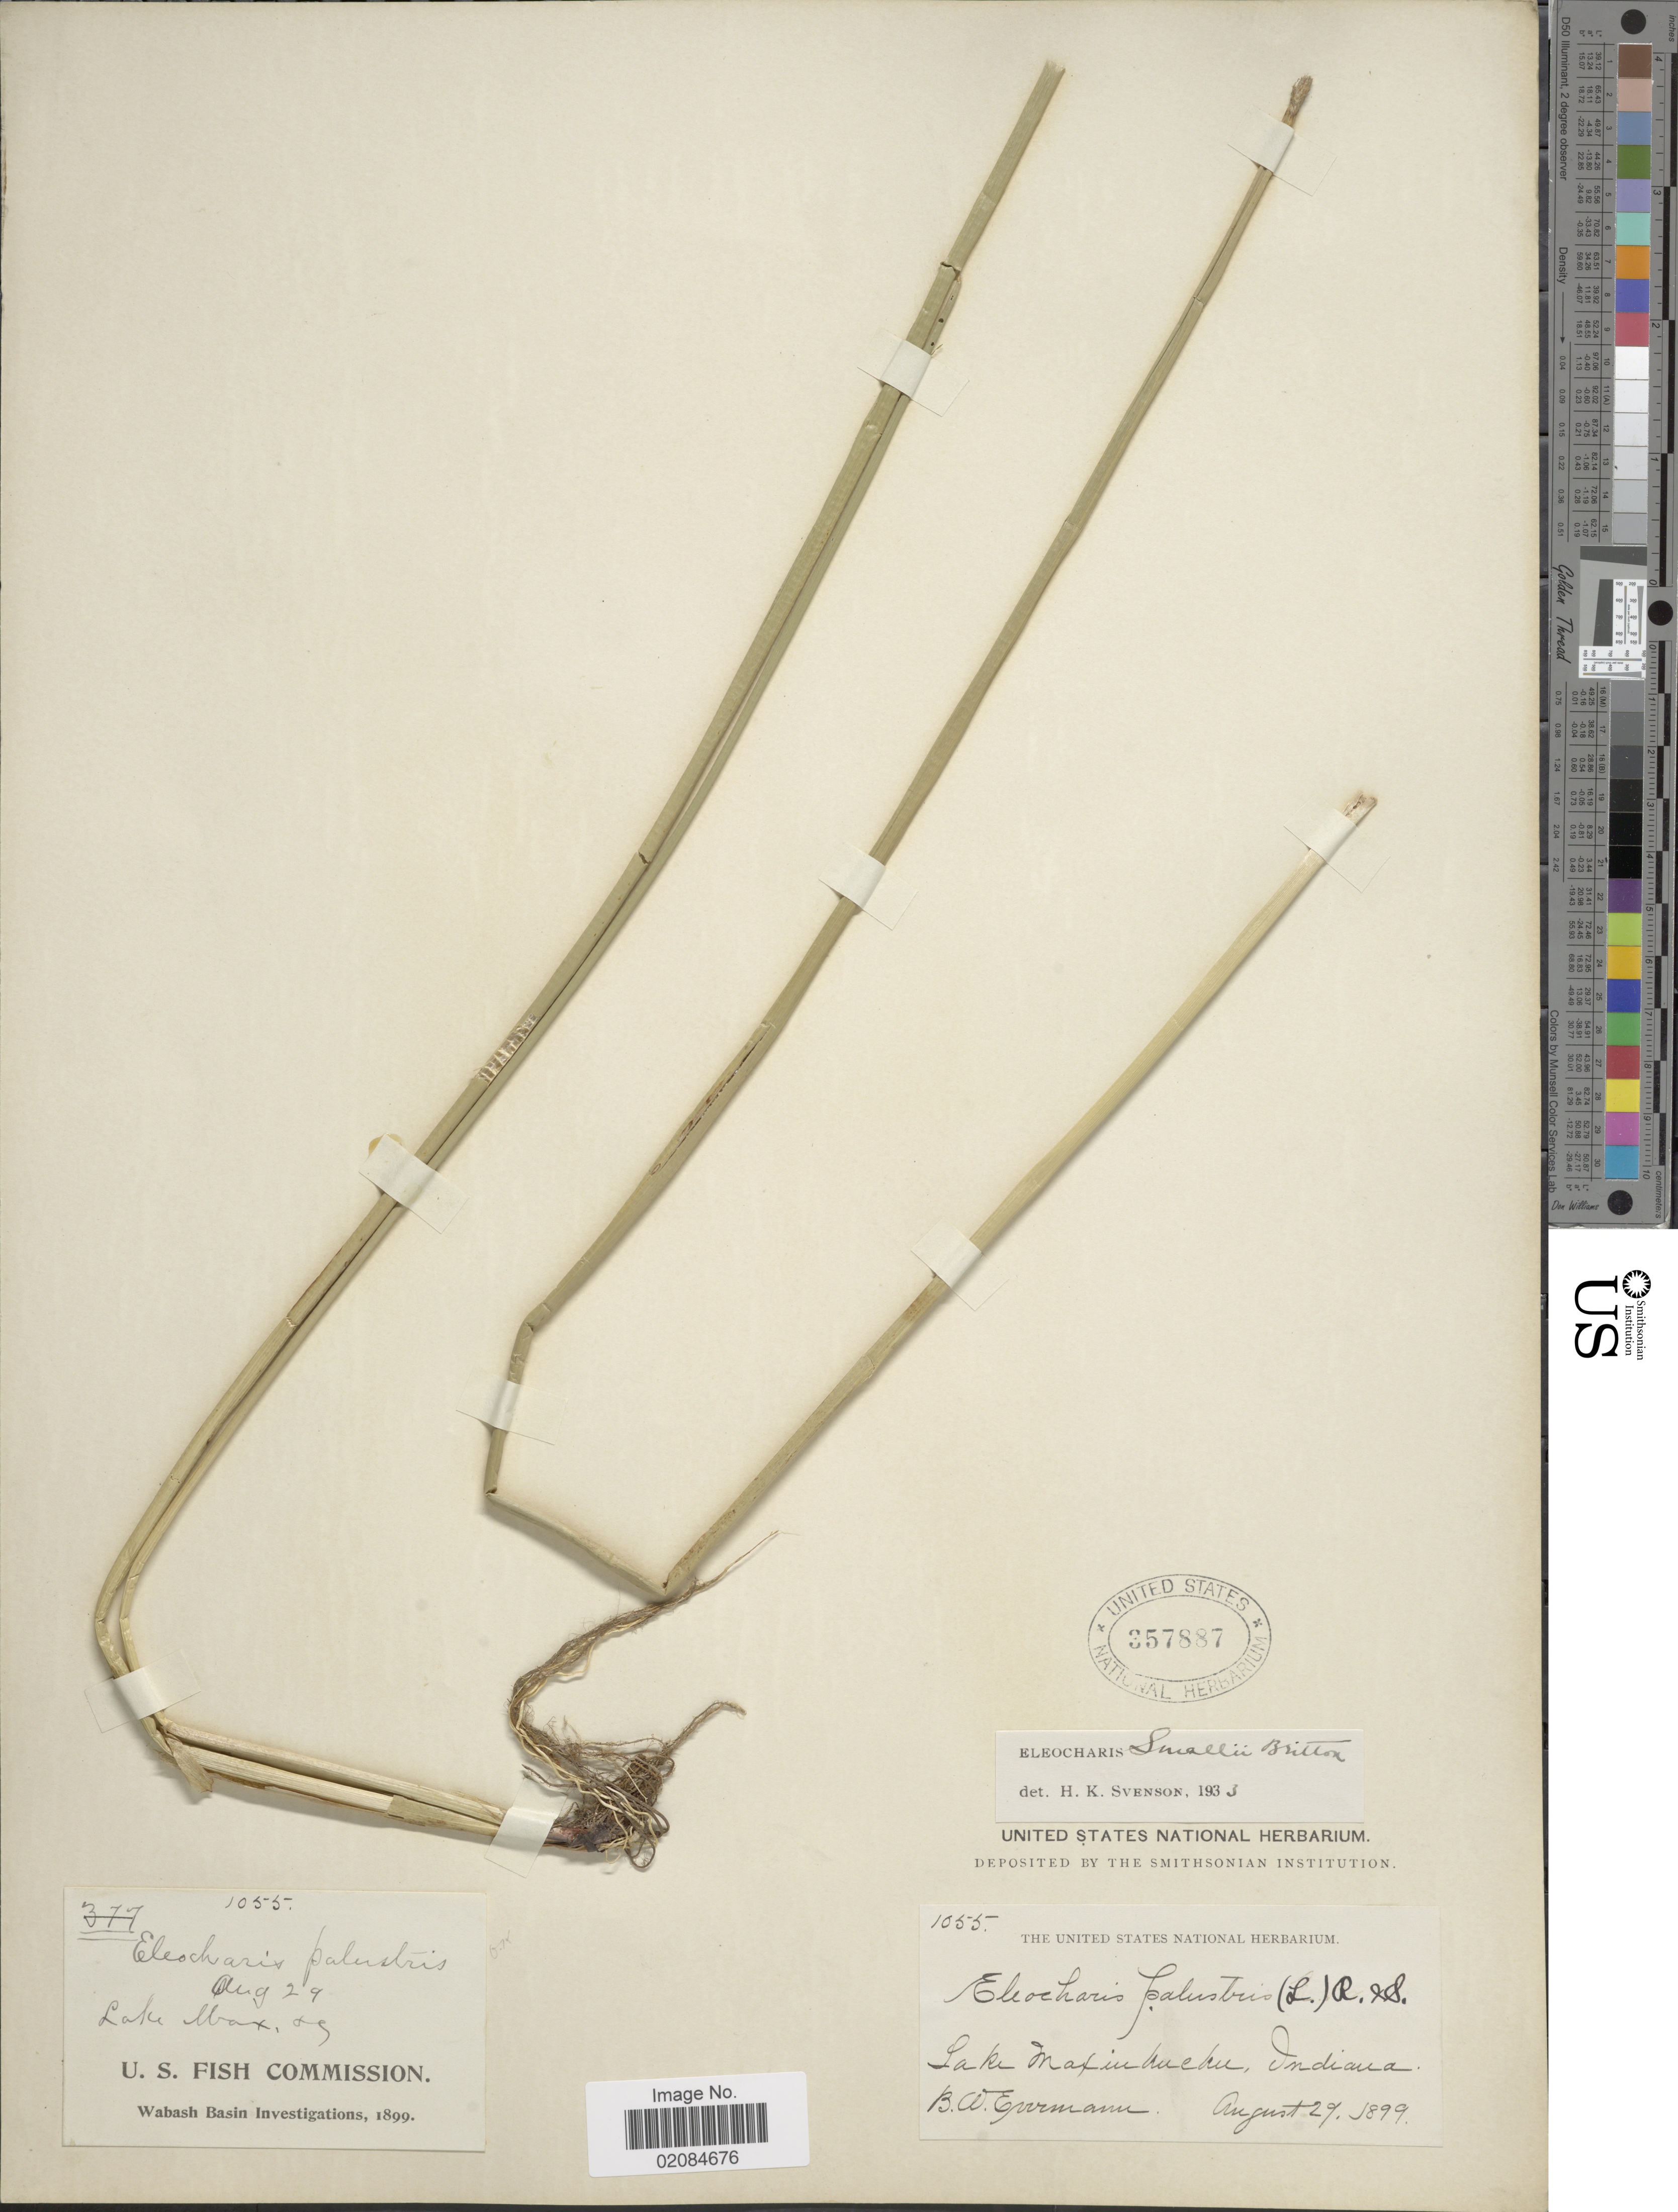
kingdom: Plantae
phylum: Tracheophyta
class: Liliopsida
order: Poales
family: Cyperaceae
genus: Eleocharis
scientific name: Eleocharis palustris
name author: (L.) Roem. & Schult.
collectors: B. W. Evermann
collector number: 1055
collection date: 1899-08-29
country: United States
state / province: Indiana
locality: Lake Maxinkuckee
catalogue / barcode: US 357887